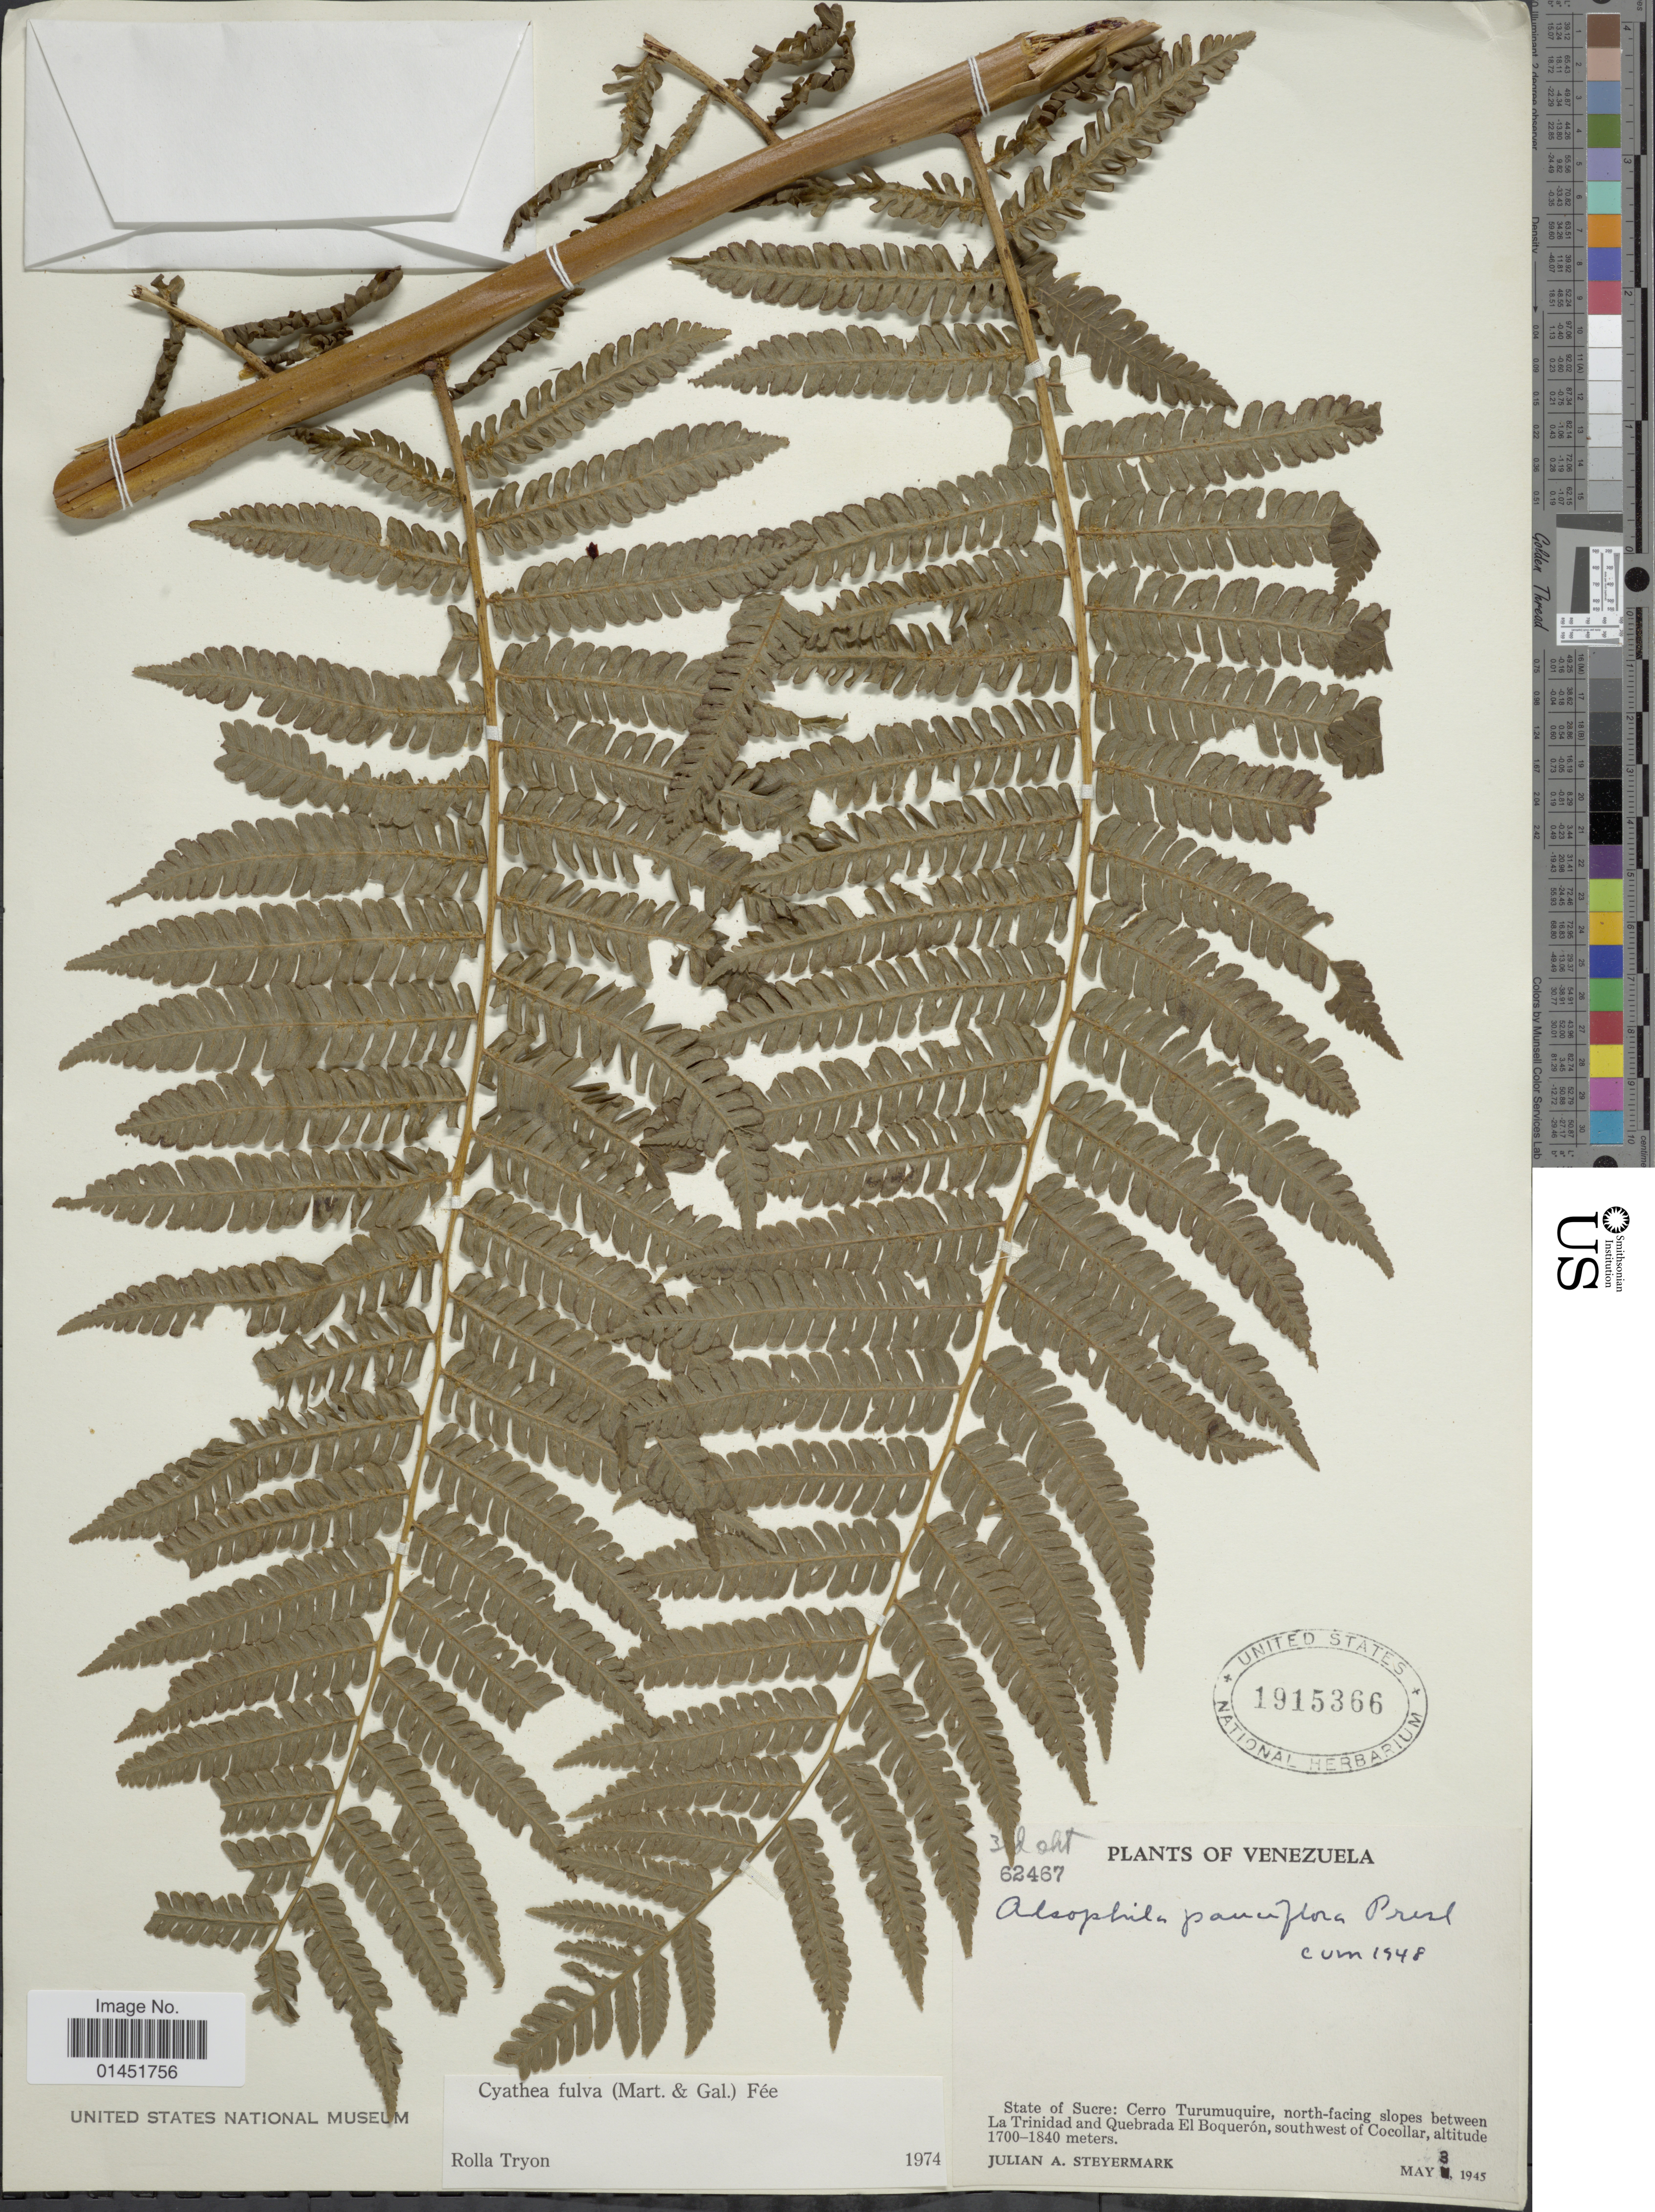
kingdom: Plantae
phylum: Tracheophyta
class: Polypodiopsida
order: Cyatheales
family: Cyatheaceae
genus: Cyathea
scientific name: Cyathea fulva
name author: (M. Martens & Galeotti) Fée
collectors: J. Steyermark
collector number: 62467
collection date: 1945-05-03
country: Venezuela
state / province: Sucre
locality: Cerro Turumuquire, north-facing slopes between La Trinidad and Quebrada El Boqueron, southwest of Cocollar.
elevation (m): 1700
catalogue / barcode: US 1915366